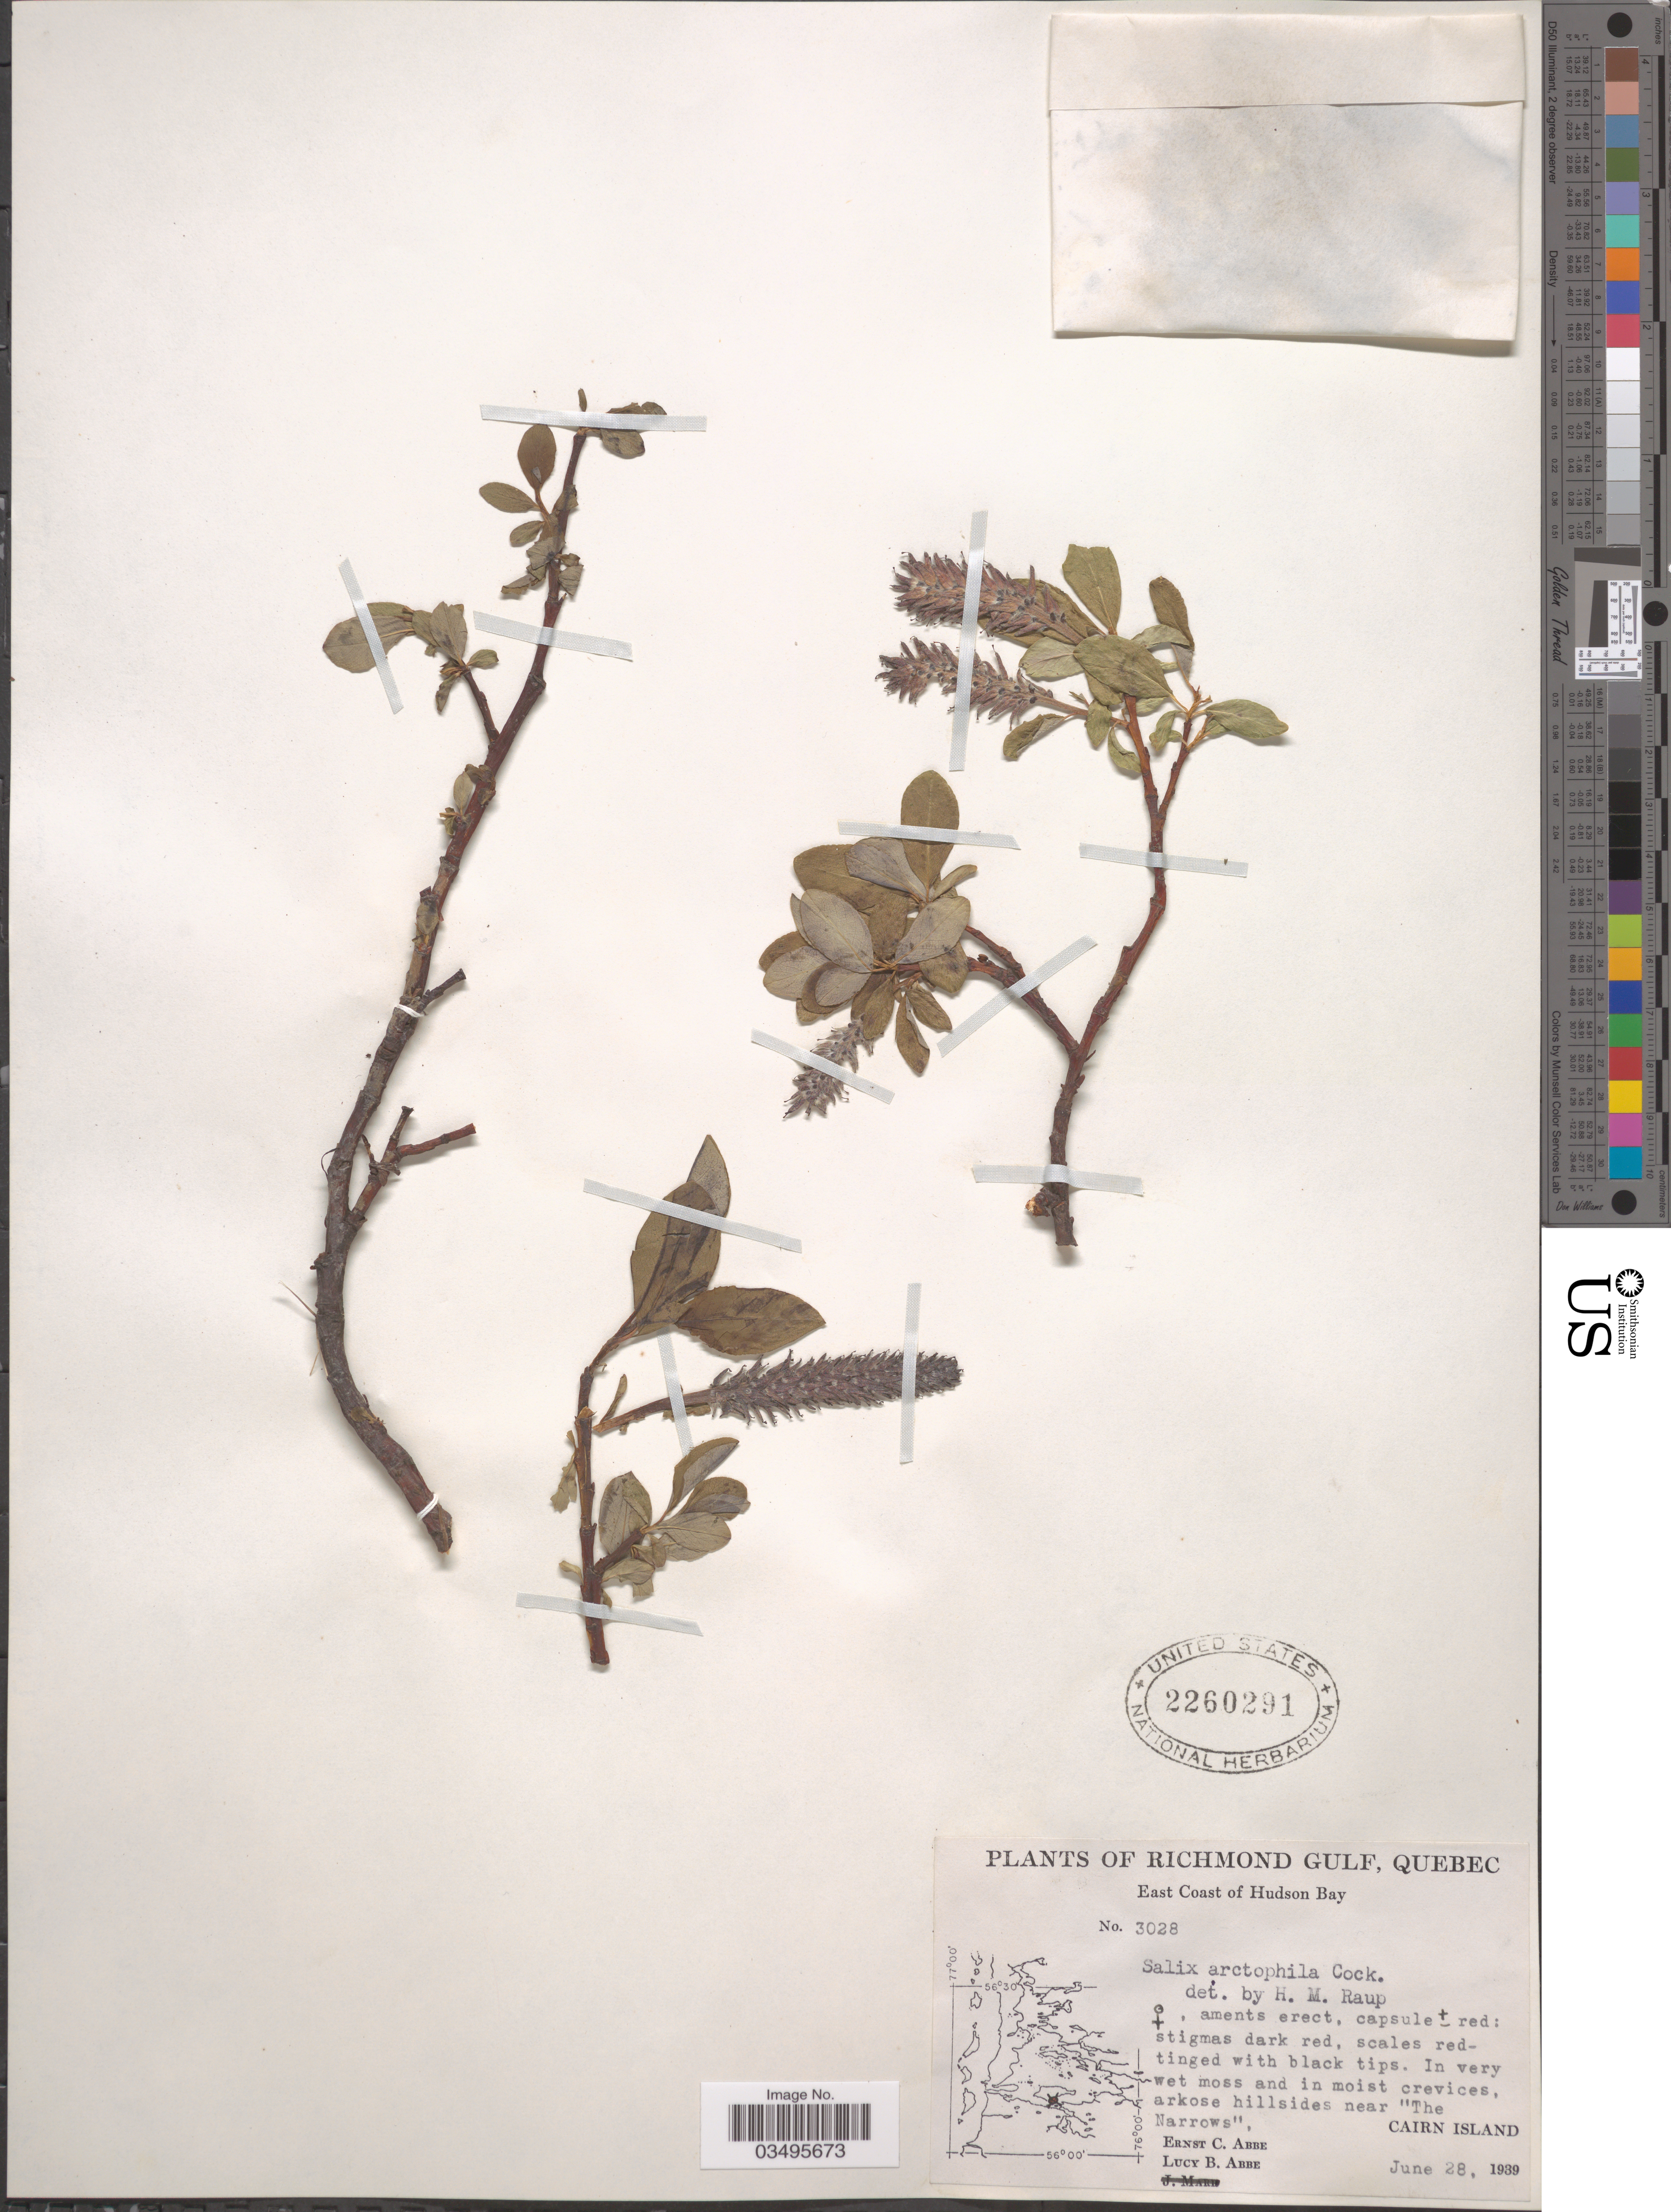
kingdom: Plantae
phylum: Tracheophyta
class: Magnoliopsida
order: Malpighiales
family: Salicaceae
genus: Salix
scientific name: Salix arctophila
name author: Cockerell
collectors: E. C. Abbe & L. B. Abbe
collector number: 3028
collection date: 1939-06-28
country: Canada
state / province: Quebec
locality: Richmond Gulf. East Coast of Hudson Bay. Arkose hillsides near "The Narrows". Cairn Island.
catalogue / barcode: US 2260291